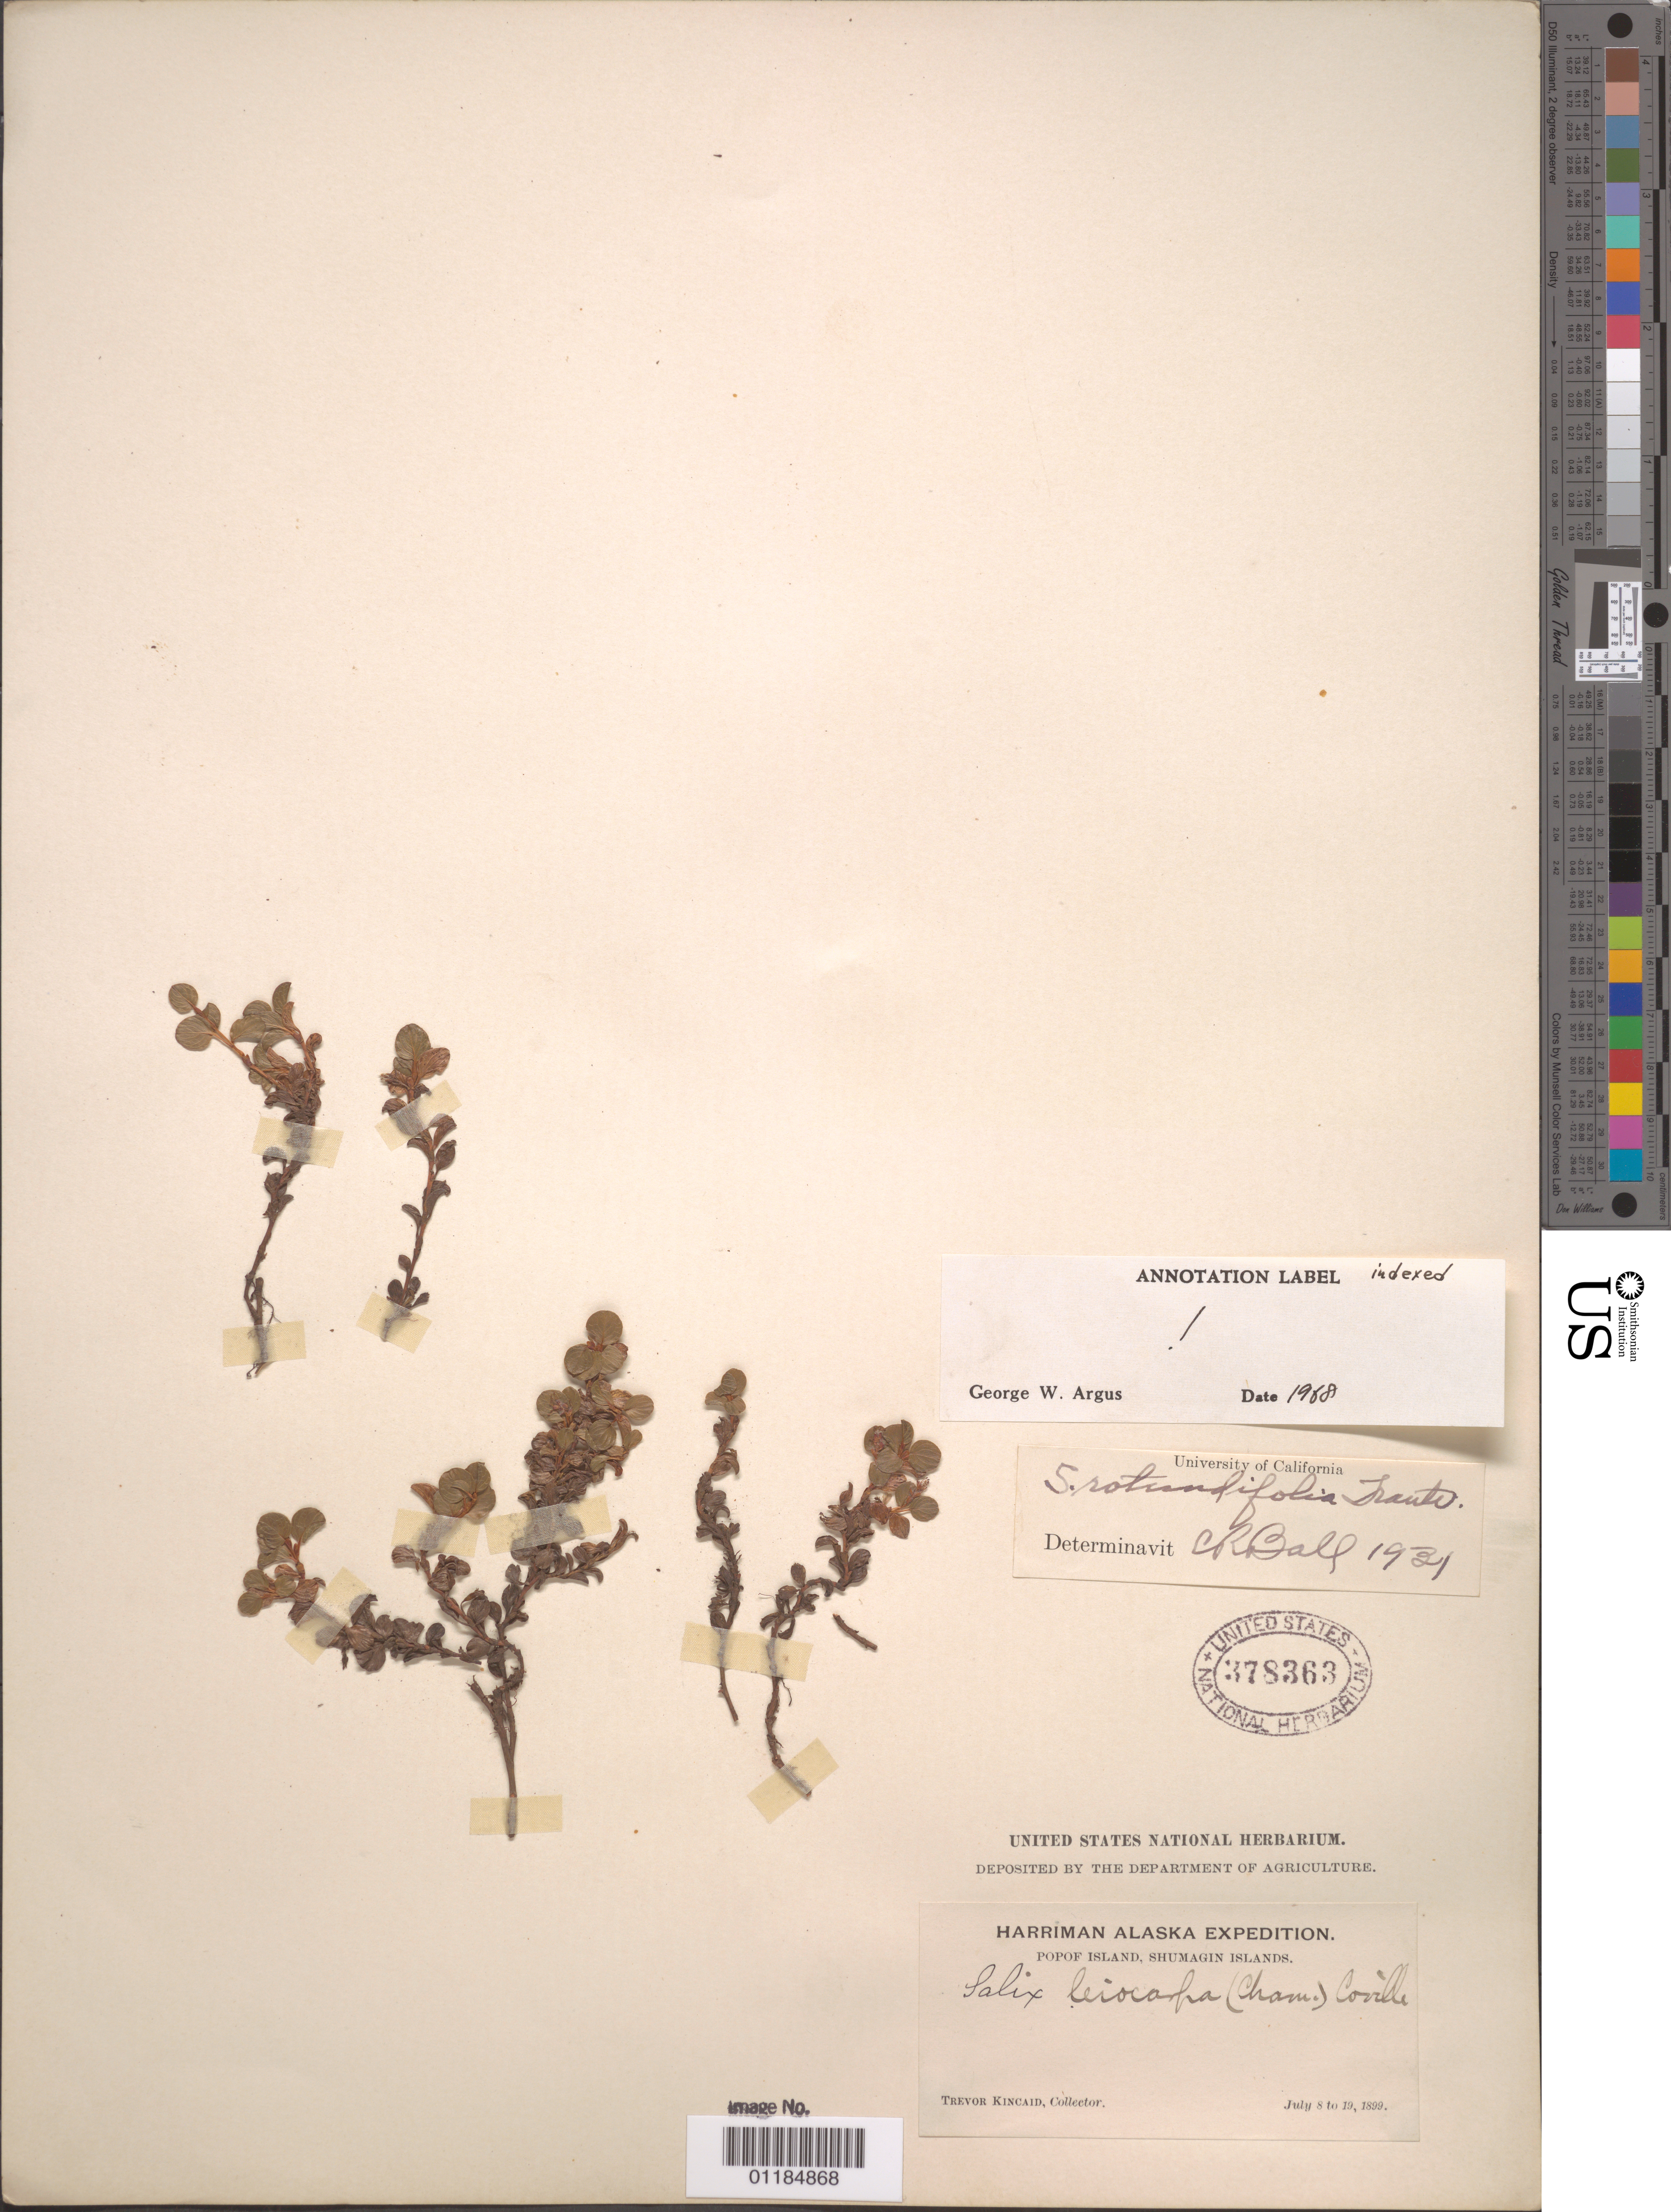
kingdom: Plantae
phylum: Tracheophyta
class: Magnoliopsida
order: Malpighiales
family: Salicaceae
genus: Salix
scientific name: Salix rotundifolia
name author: Trautv.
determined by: Ball, C. R.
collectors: T. C. Kincaid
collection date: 1899-07-08/1899-07-19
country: United States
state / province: Alaska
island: Popof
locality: Popof Island.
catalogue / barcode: US 378363